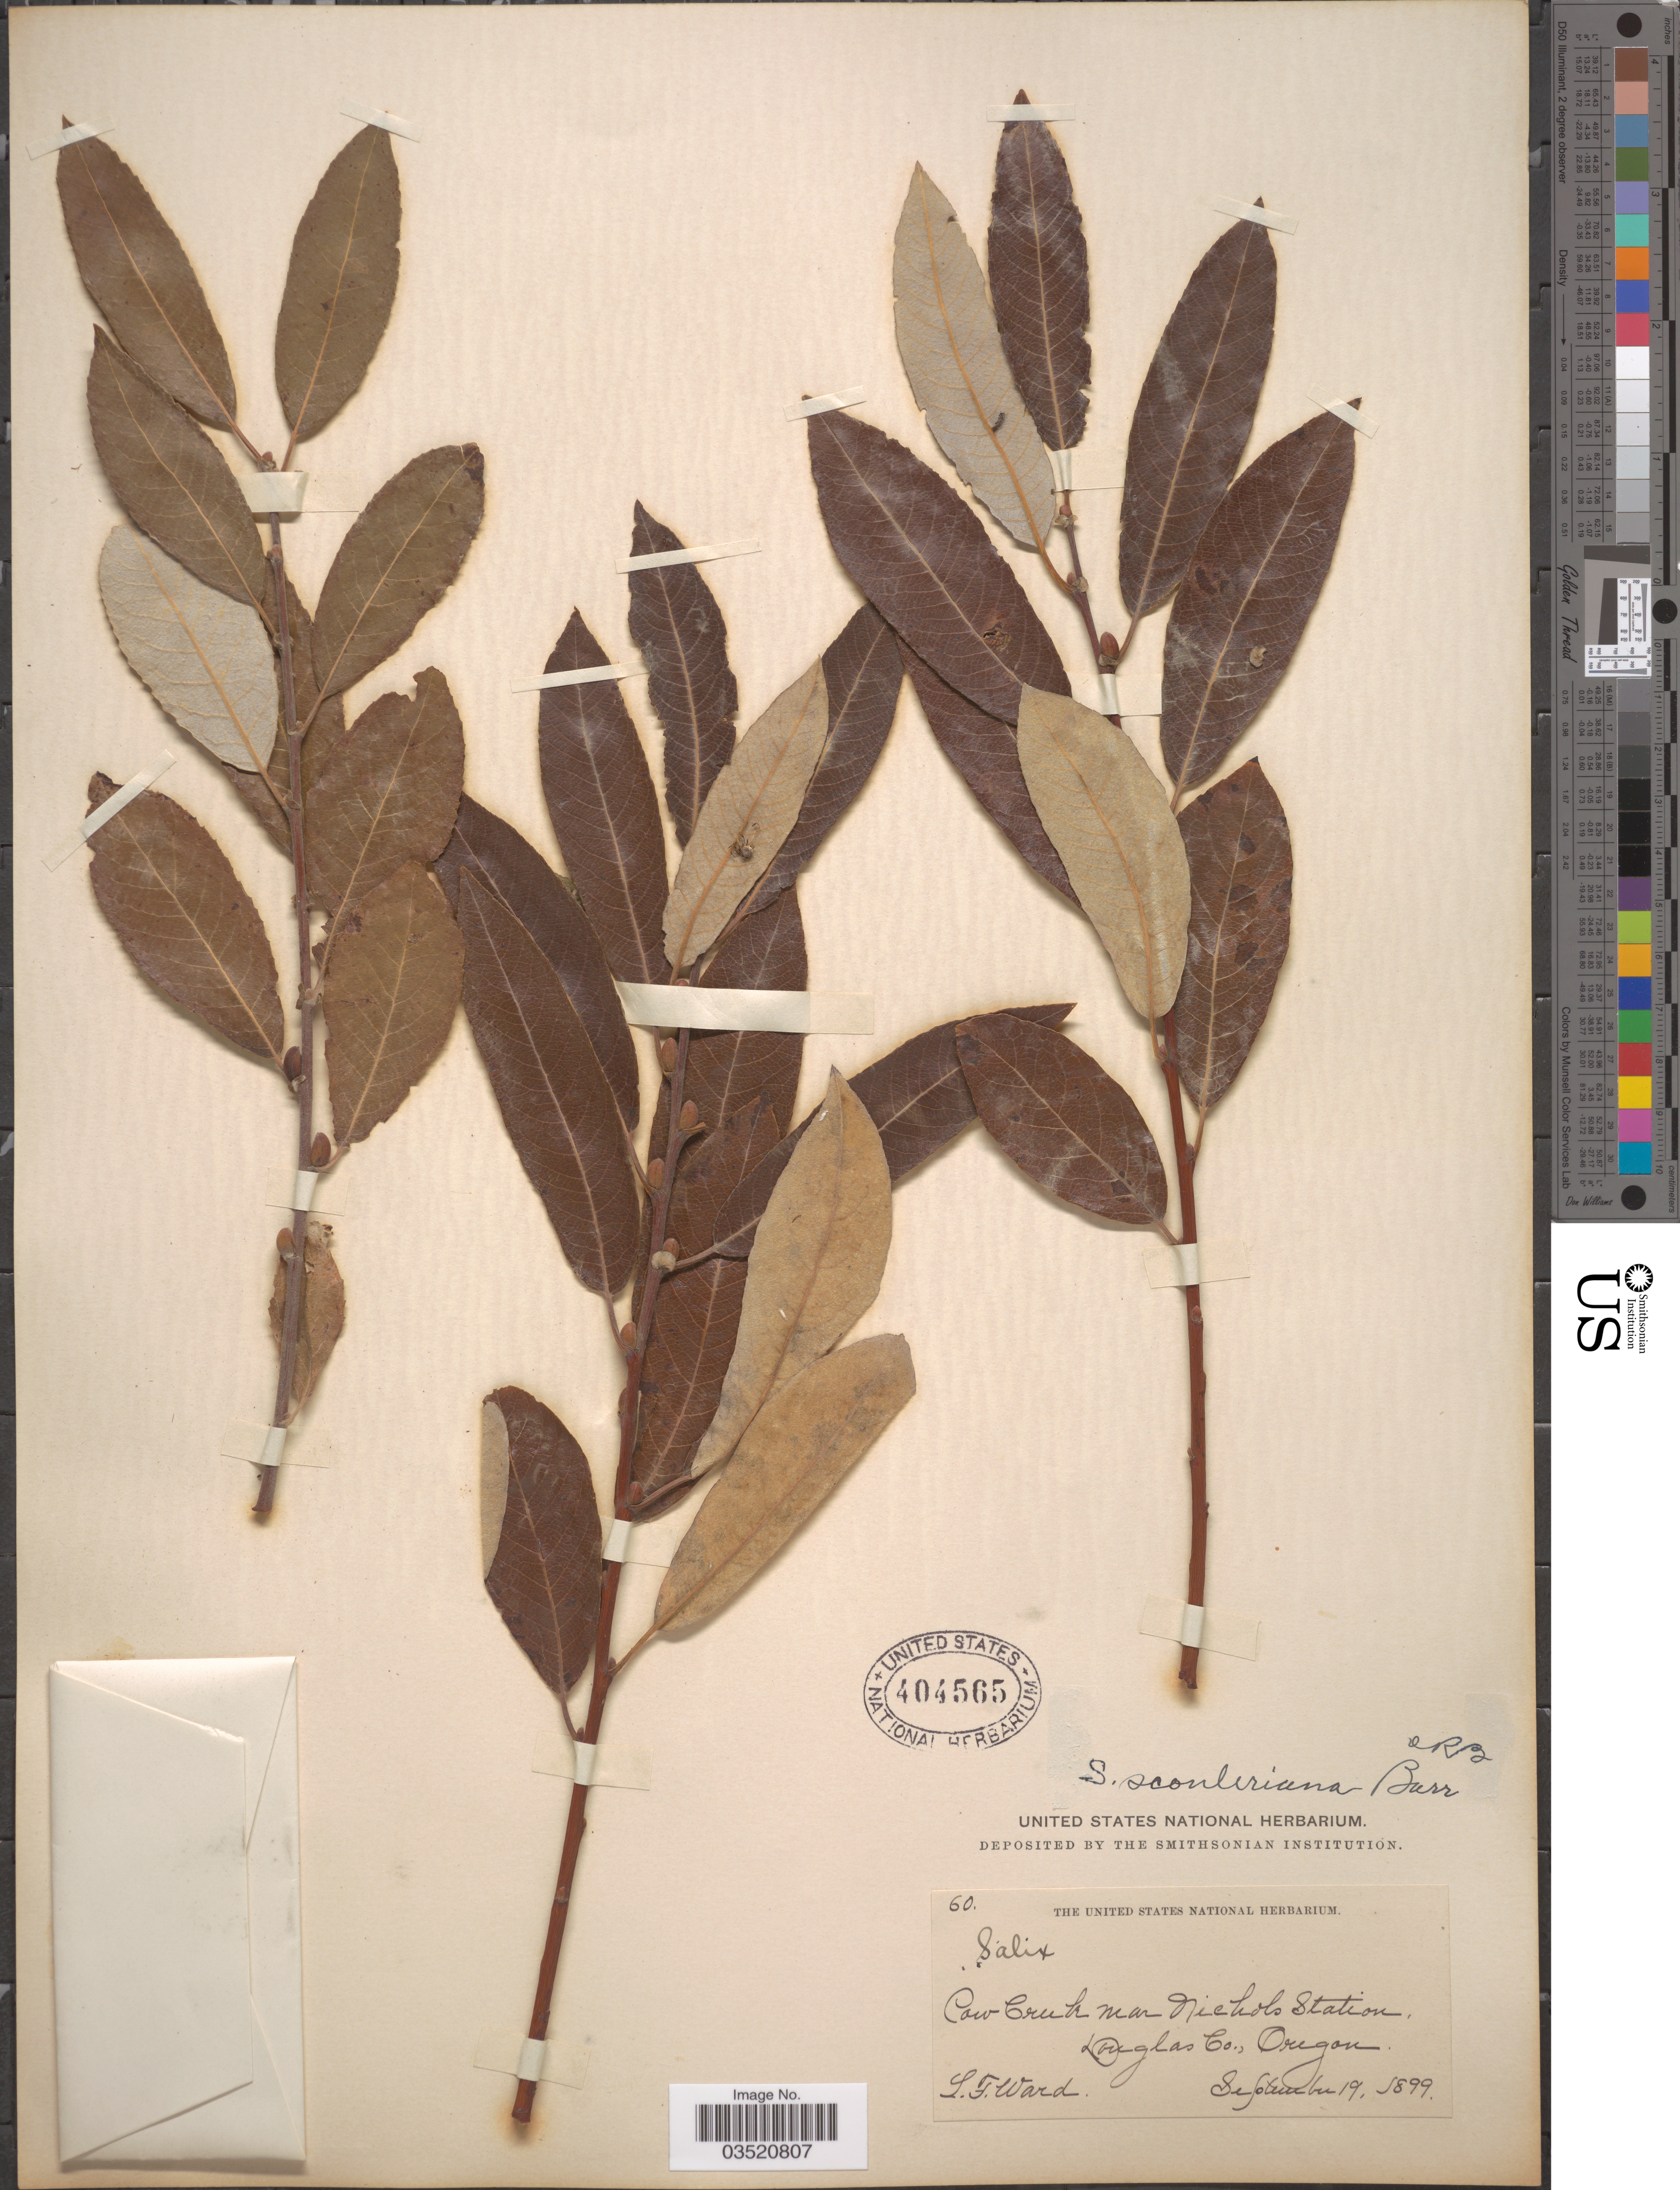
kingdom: Plantae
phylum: Tracheophyta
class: Magnoliopsida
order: Malpighiales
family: Salicaceae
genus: Salix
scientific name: Salix scouleriana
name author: Barratt ex Hook.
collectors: L. Ward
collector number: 60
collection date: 1899-09-19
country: United States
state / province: Oregon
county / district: Douglas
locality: Cow Creek near Nichols Station. Douglas Co.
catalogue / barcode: US 404565